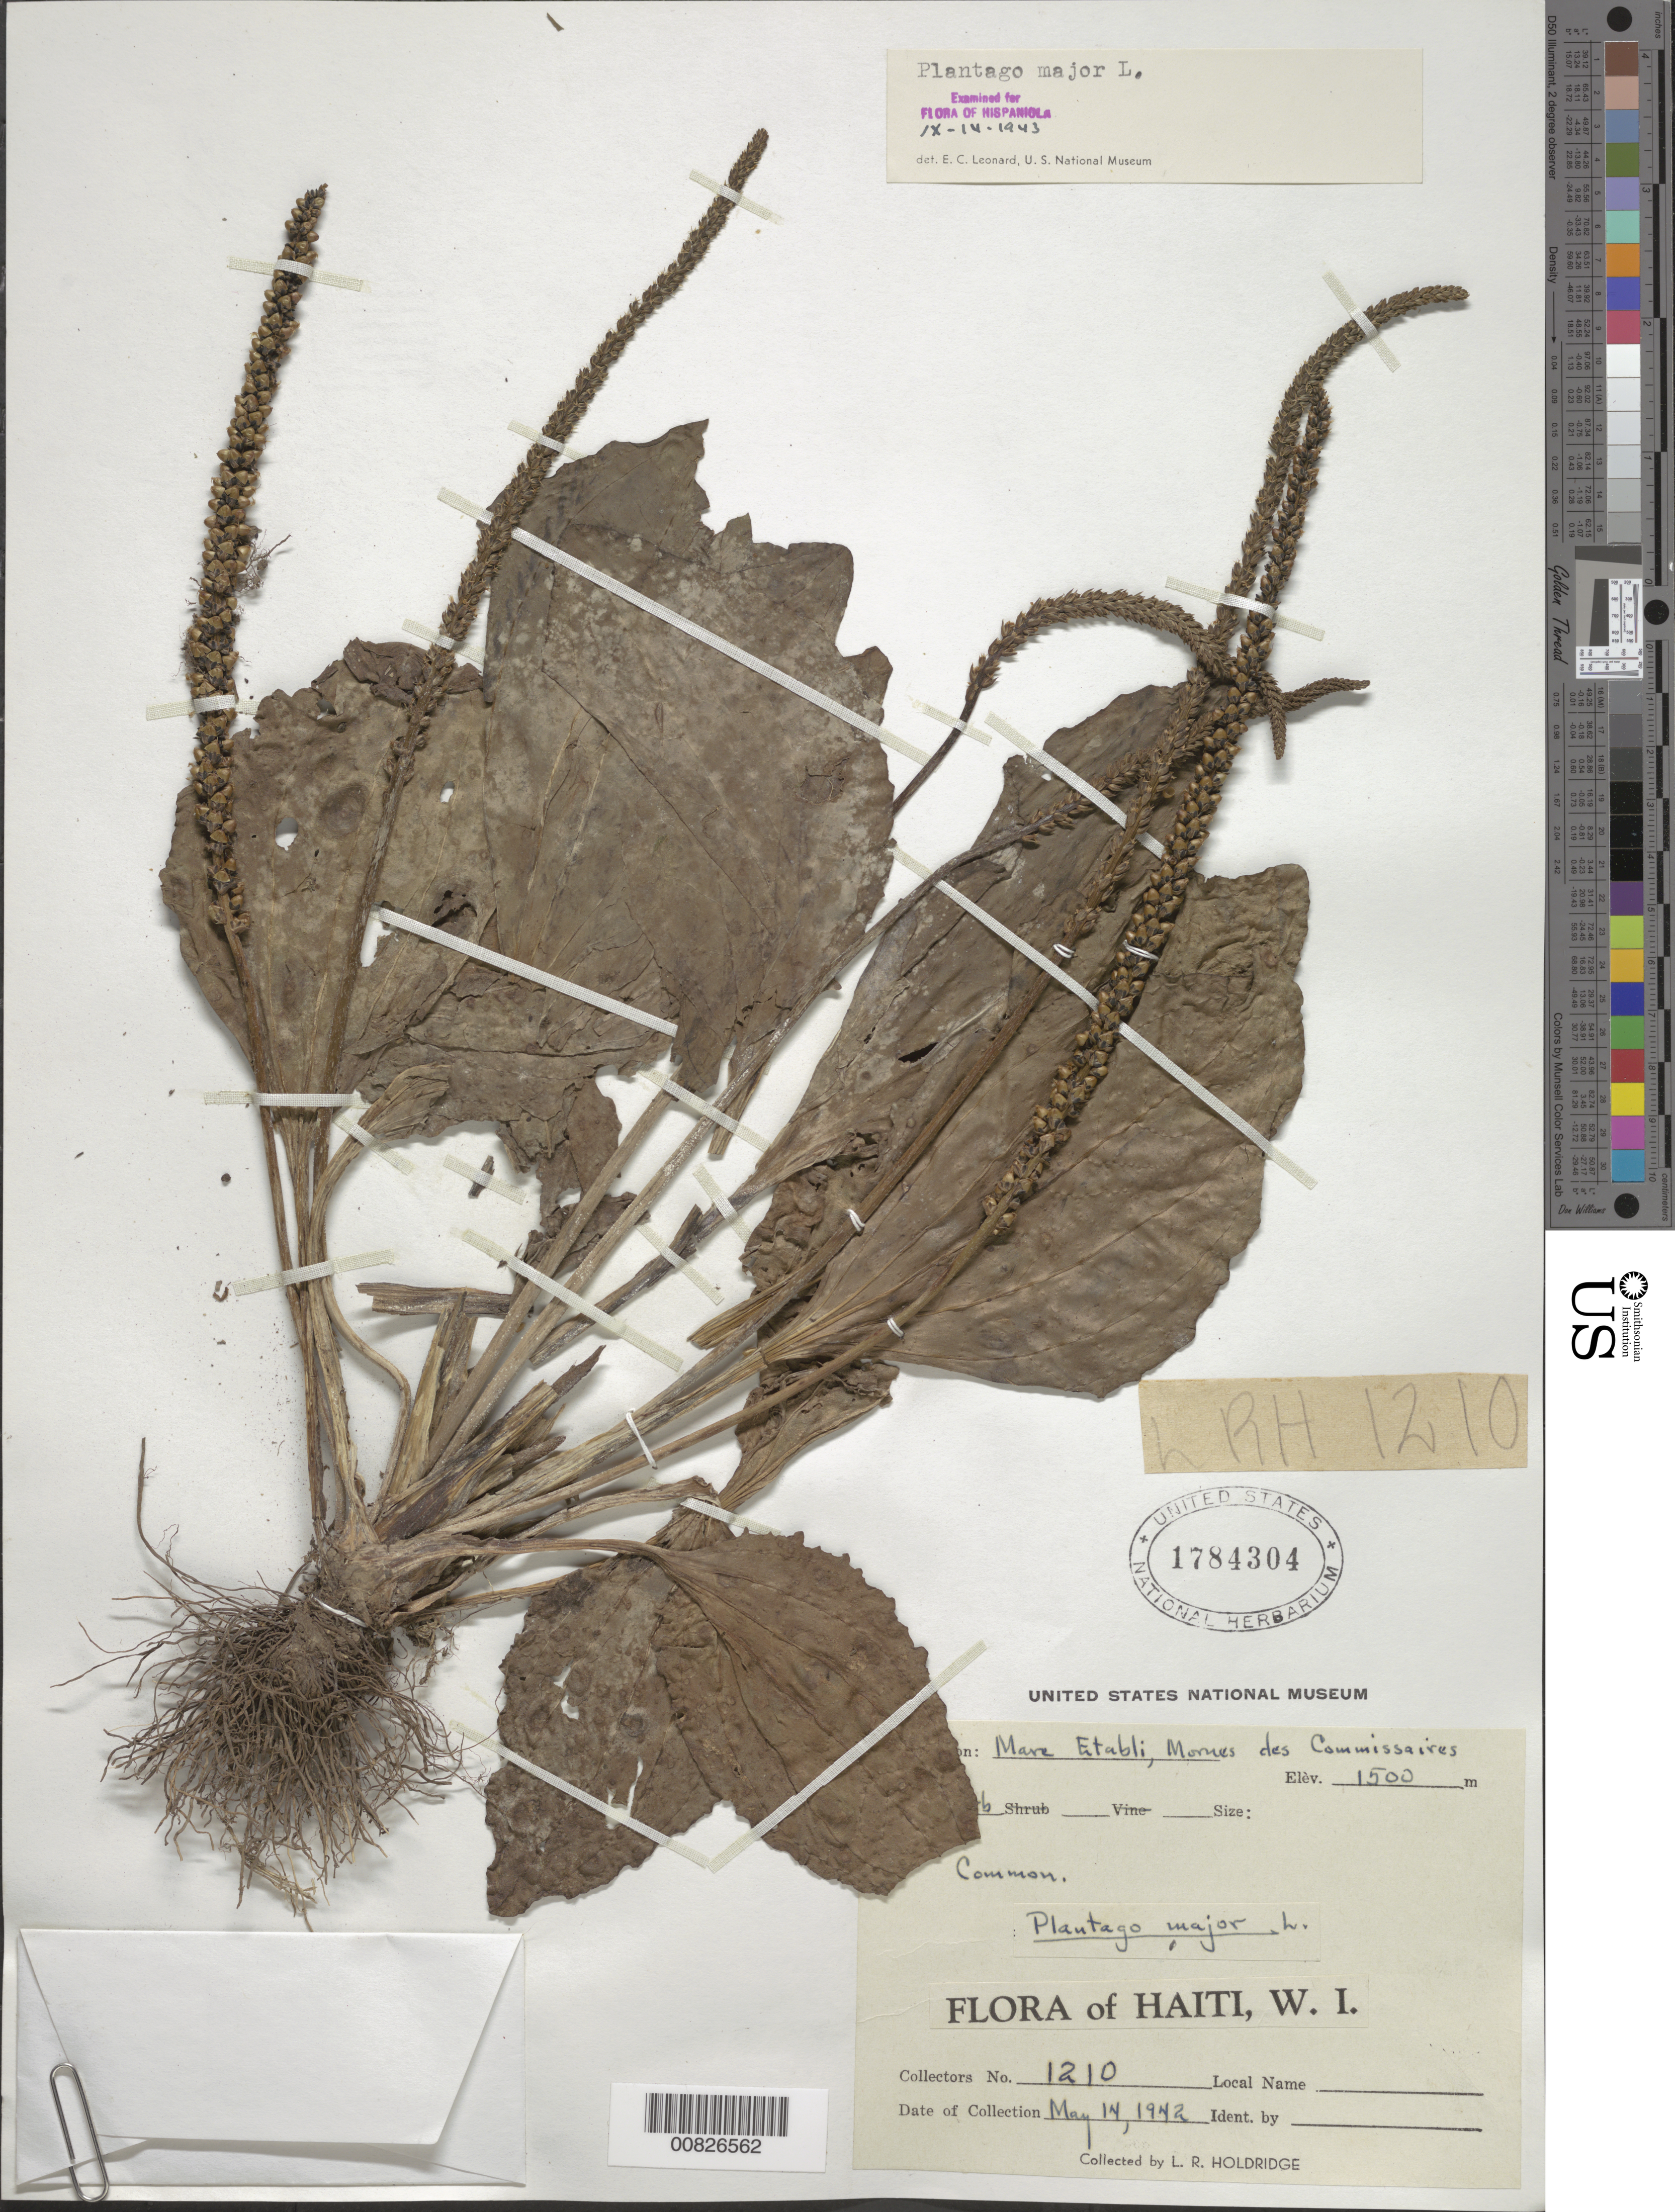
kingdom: Plantae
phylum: Tracheophyta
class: Magnoliopsida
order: Lamiales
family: Plantaginaceae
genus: Plantago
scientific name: Plantago major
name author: L.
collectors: L. Holdridge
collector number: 1210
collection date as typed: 14 May 1942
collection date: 1942-05-14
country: Haiti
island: Hispaniola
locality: Mare Etabli, Mornes des Commissaires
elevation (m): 1500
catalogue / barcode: US 1784304